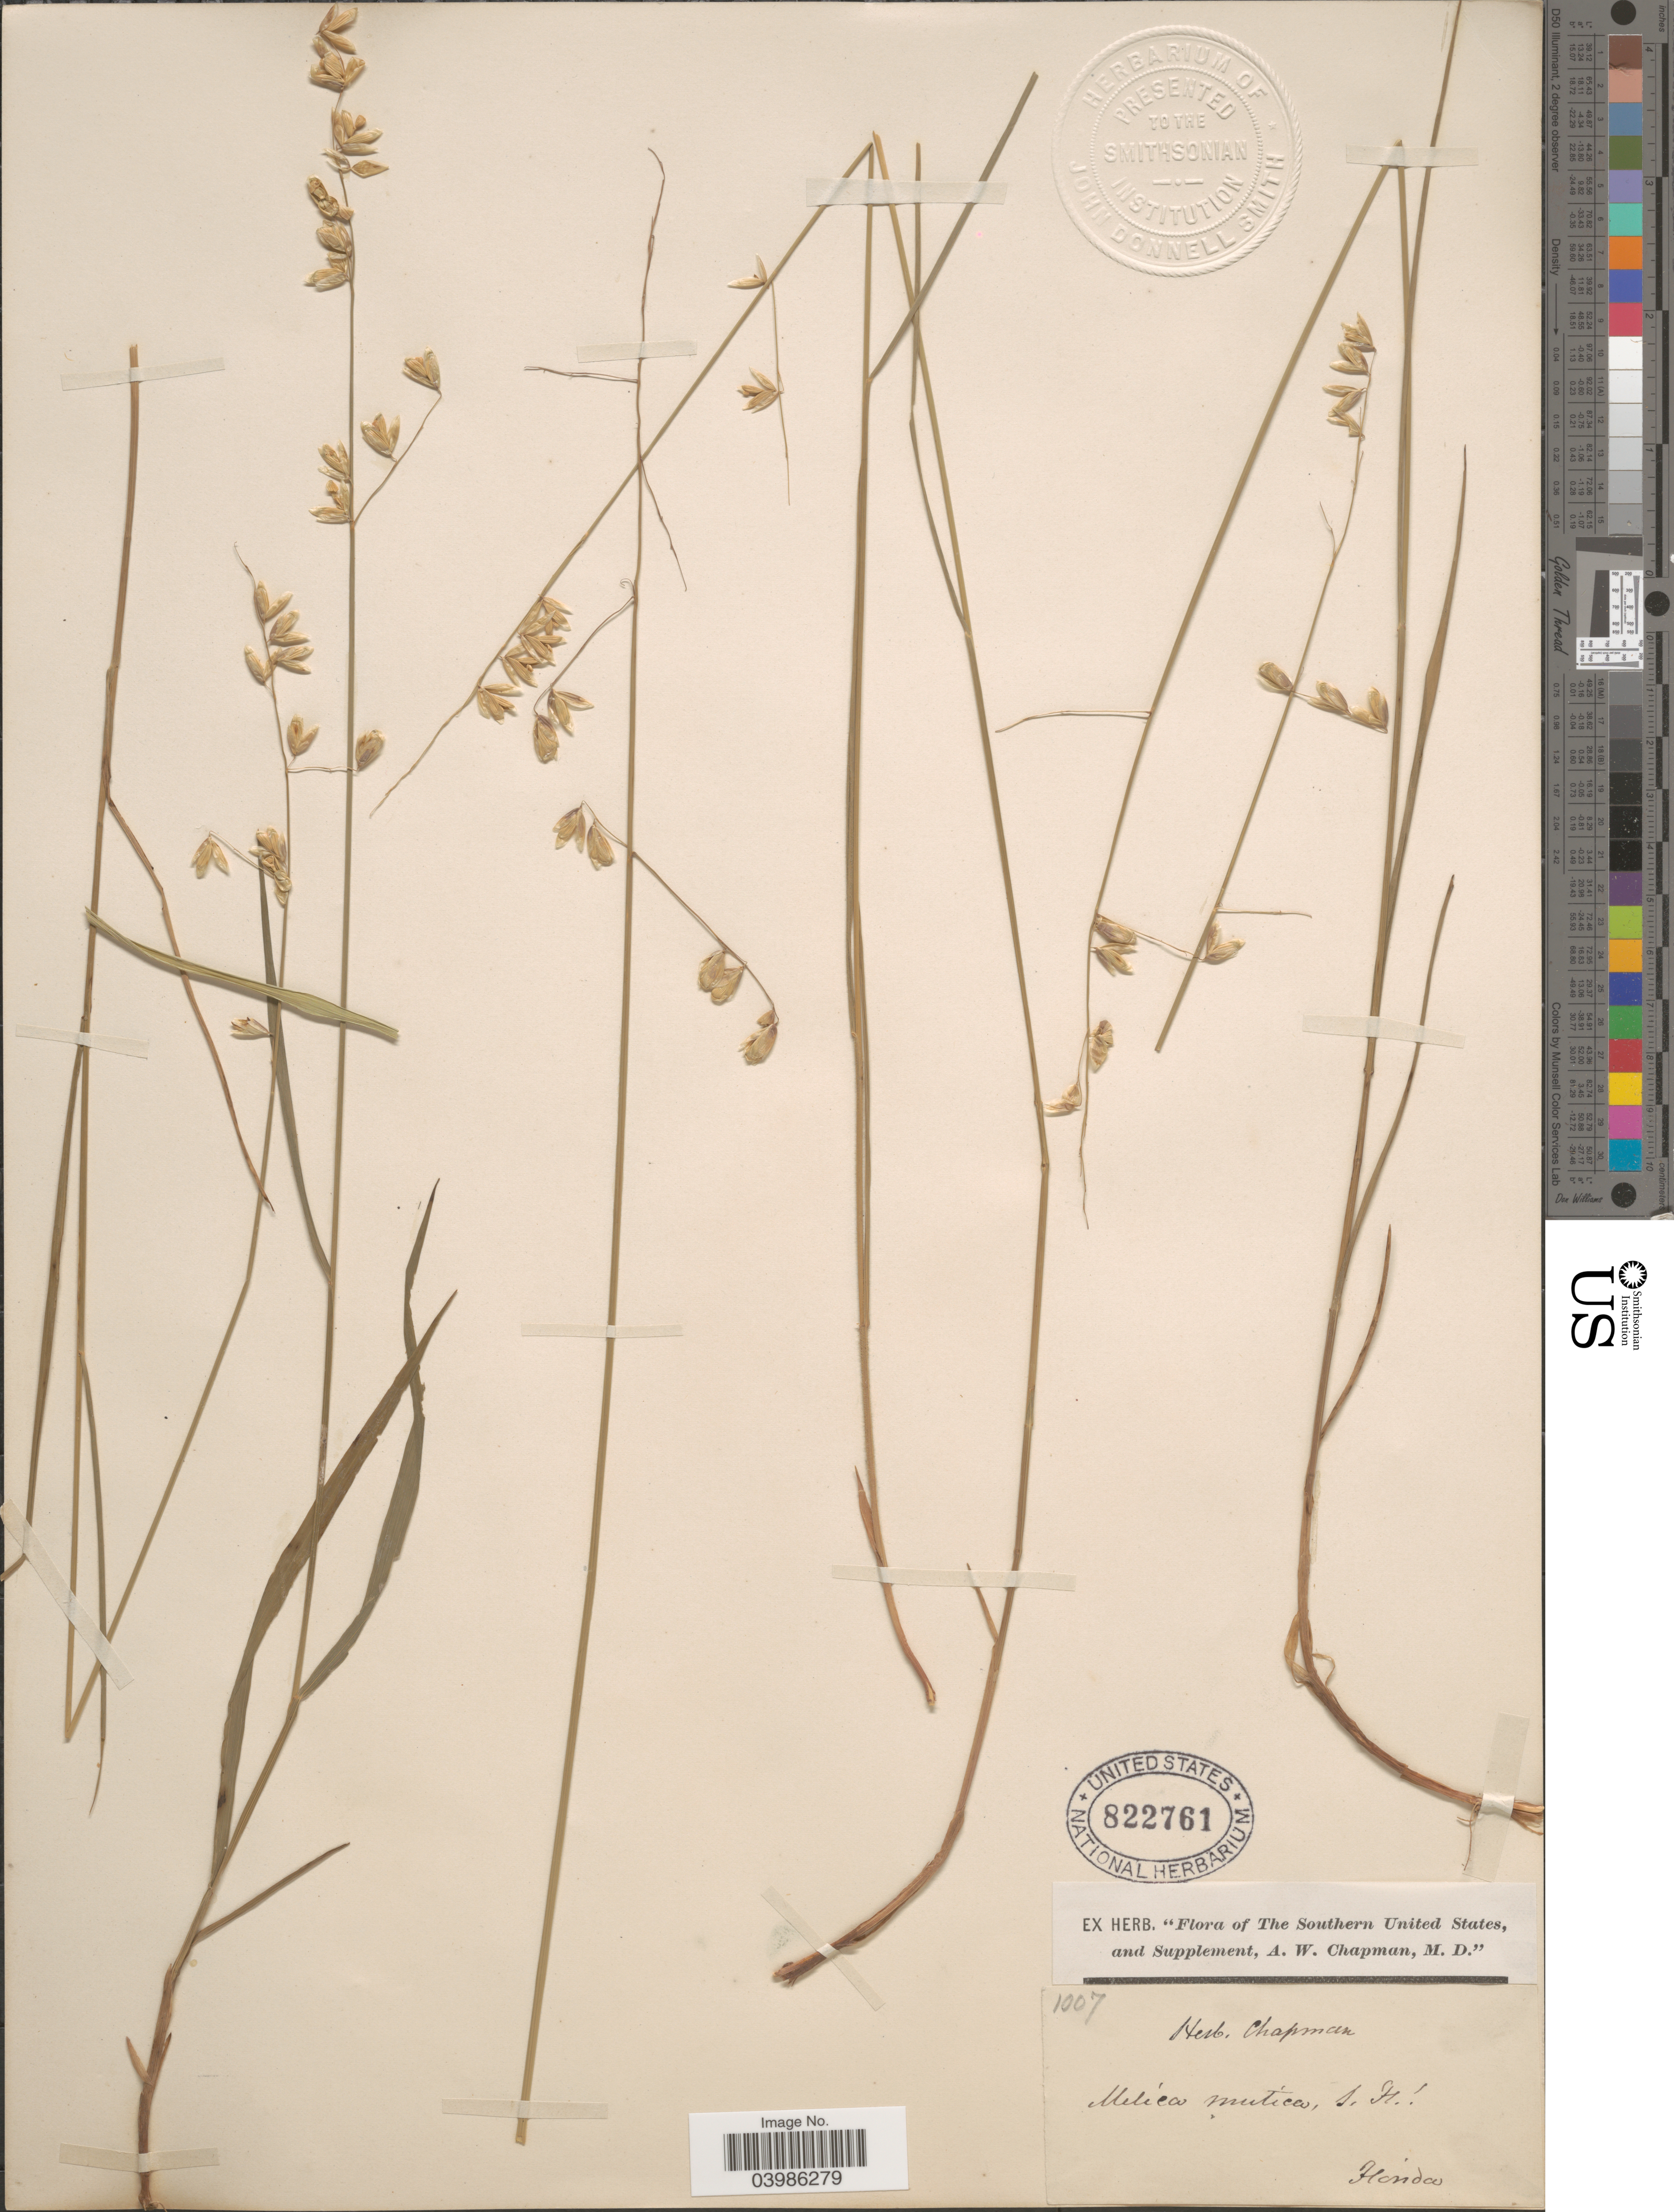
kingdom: Plantae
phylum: Tracheophyta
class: Liliopsida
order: Poales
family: Poaceae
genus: Melica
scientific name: Melica mutica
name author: Walter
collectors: ex herb. A.W. Chapman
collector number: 1007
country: United States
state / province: Florida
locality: The Southern United States.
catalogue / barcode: US 822761